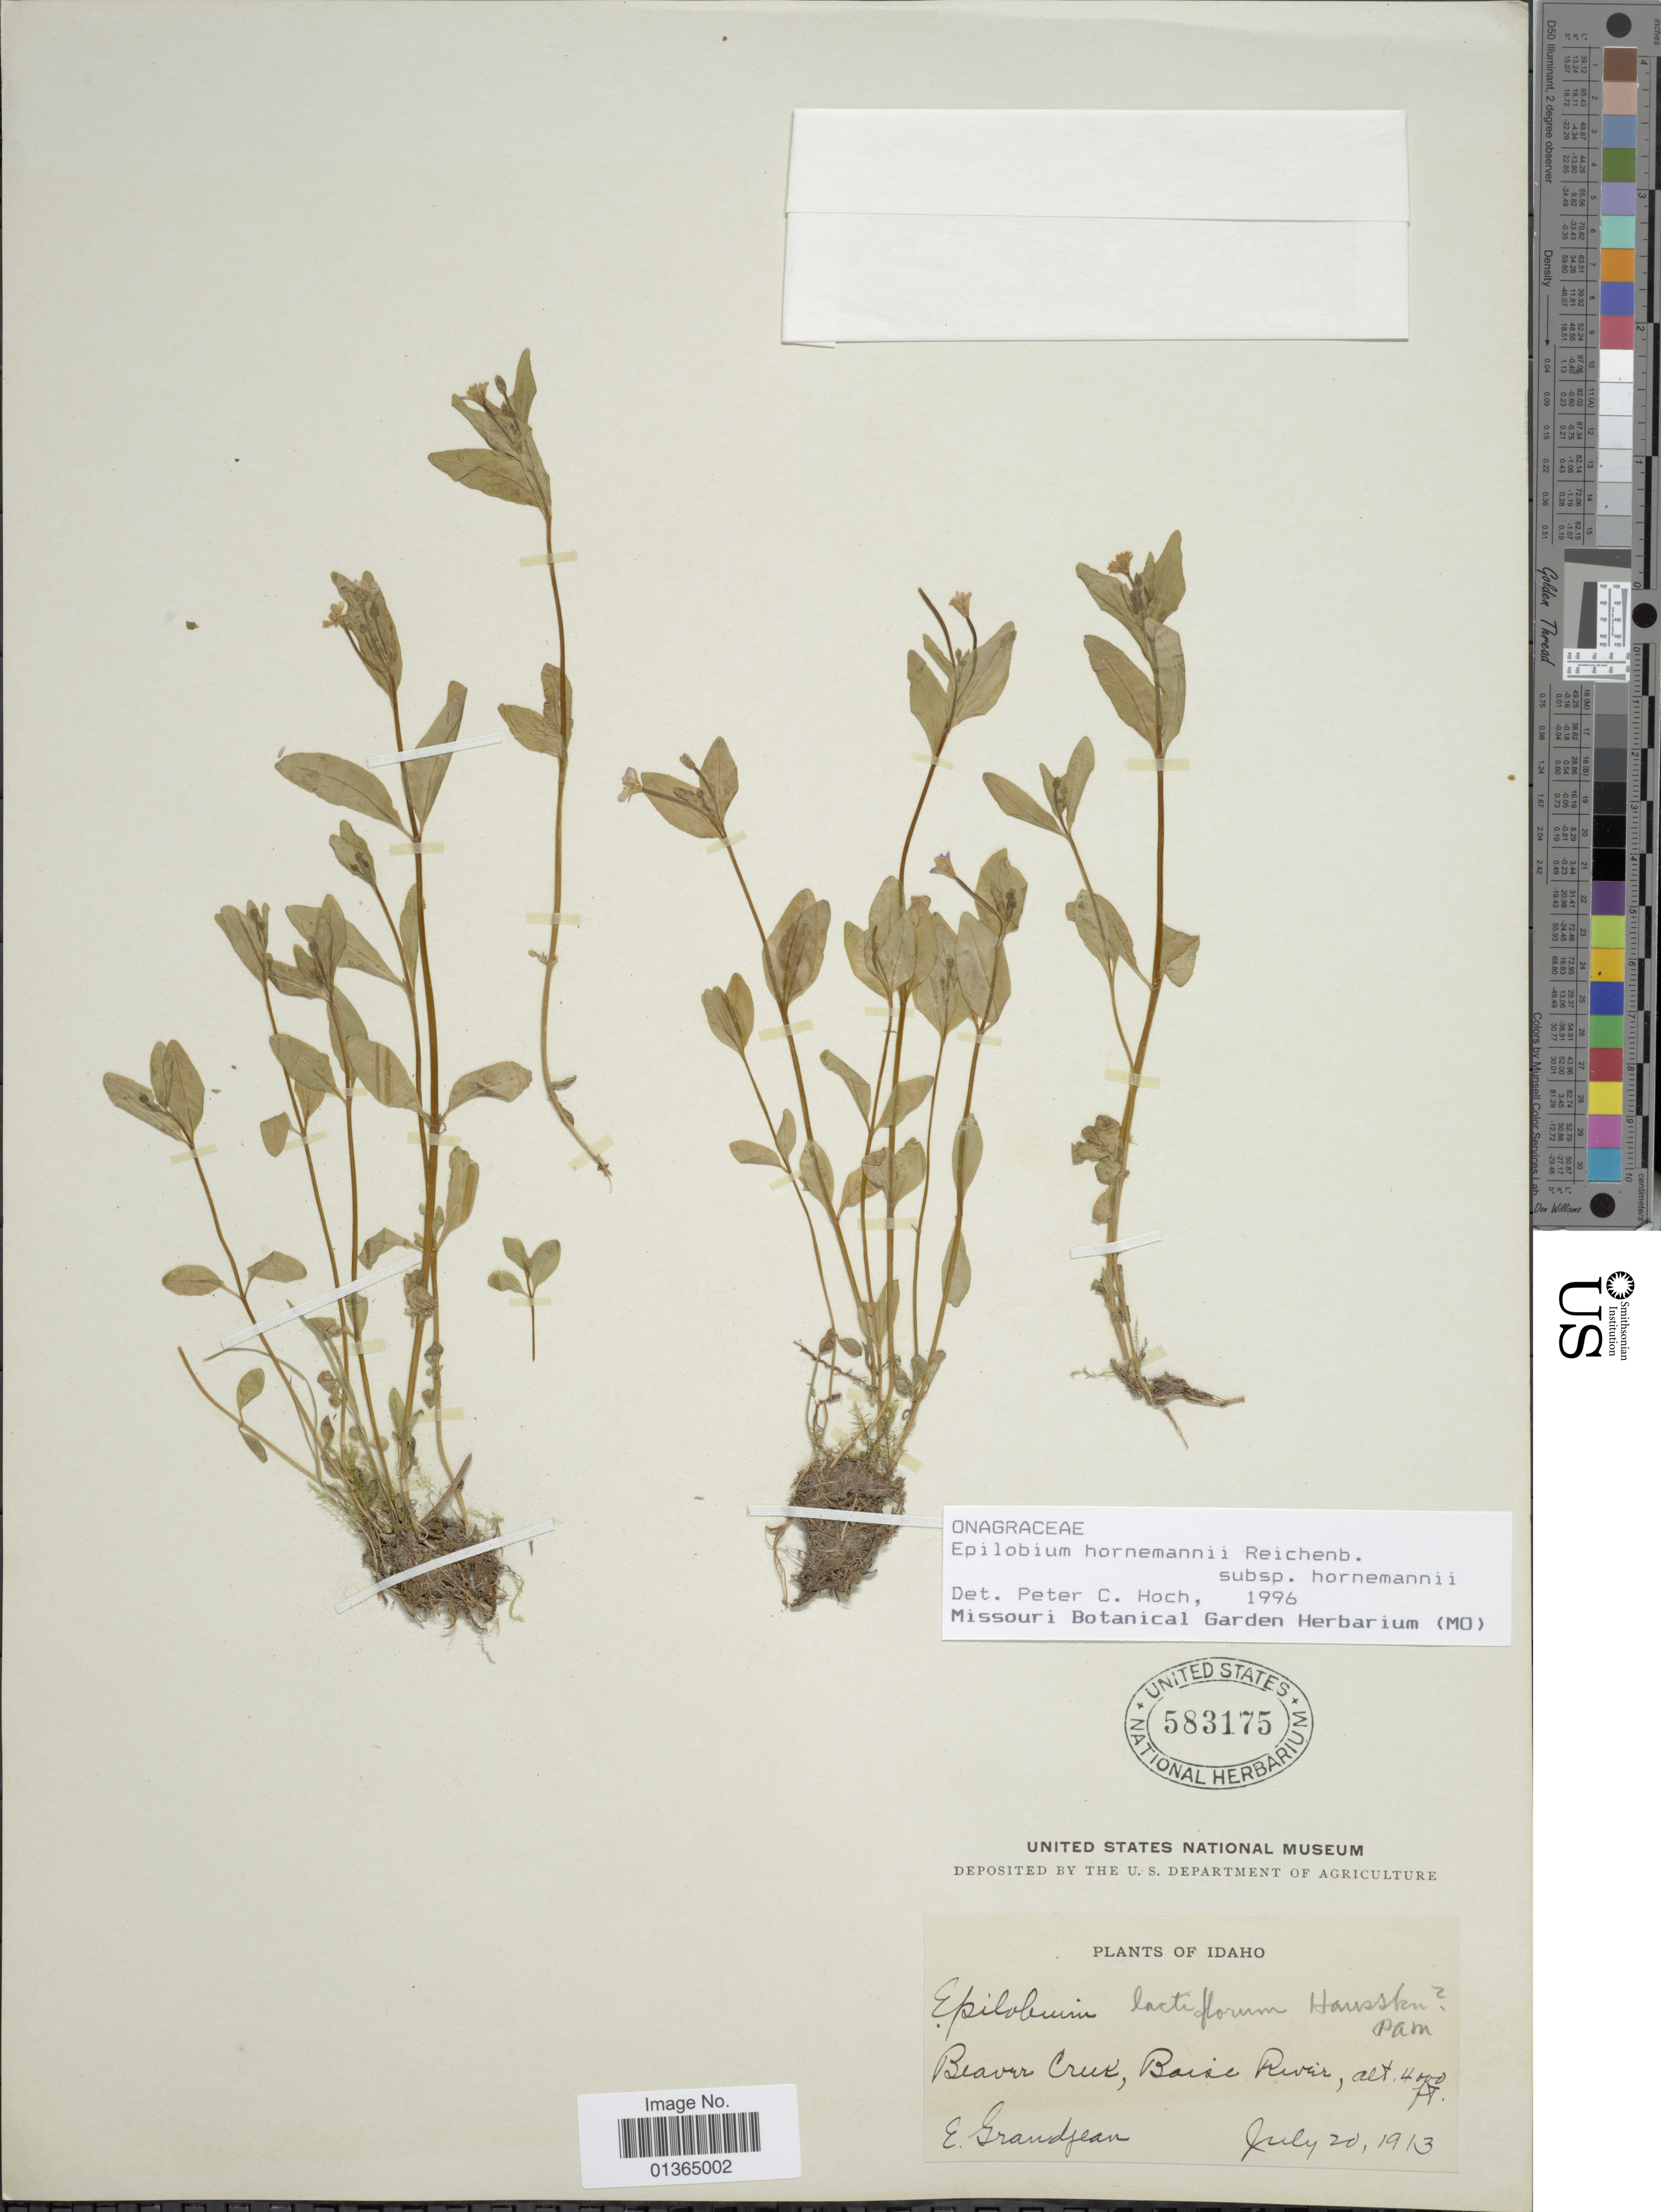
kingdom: Plantae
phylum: Tracheophyta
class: Magnoliopsida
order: Myrtales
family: Onagraceae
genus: Epilobium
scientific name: Epilobium hornemannii subsp. hornemannii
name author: Rchb.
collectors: E. Grandjean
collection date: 1913-07-20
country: United States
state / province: Idaho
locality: Beaver Creek, Base River.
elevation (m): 1219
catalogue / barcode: US 583175